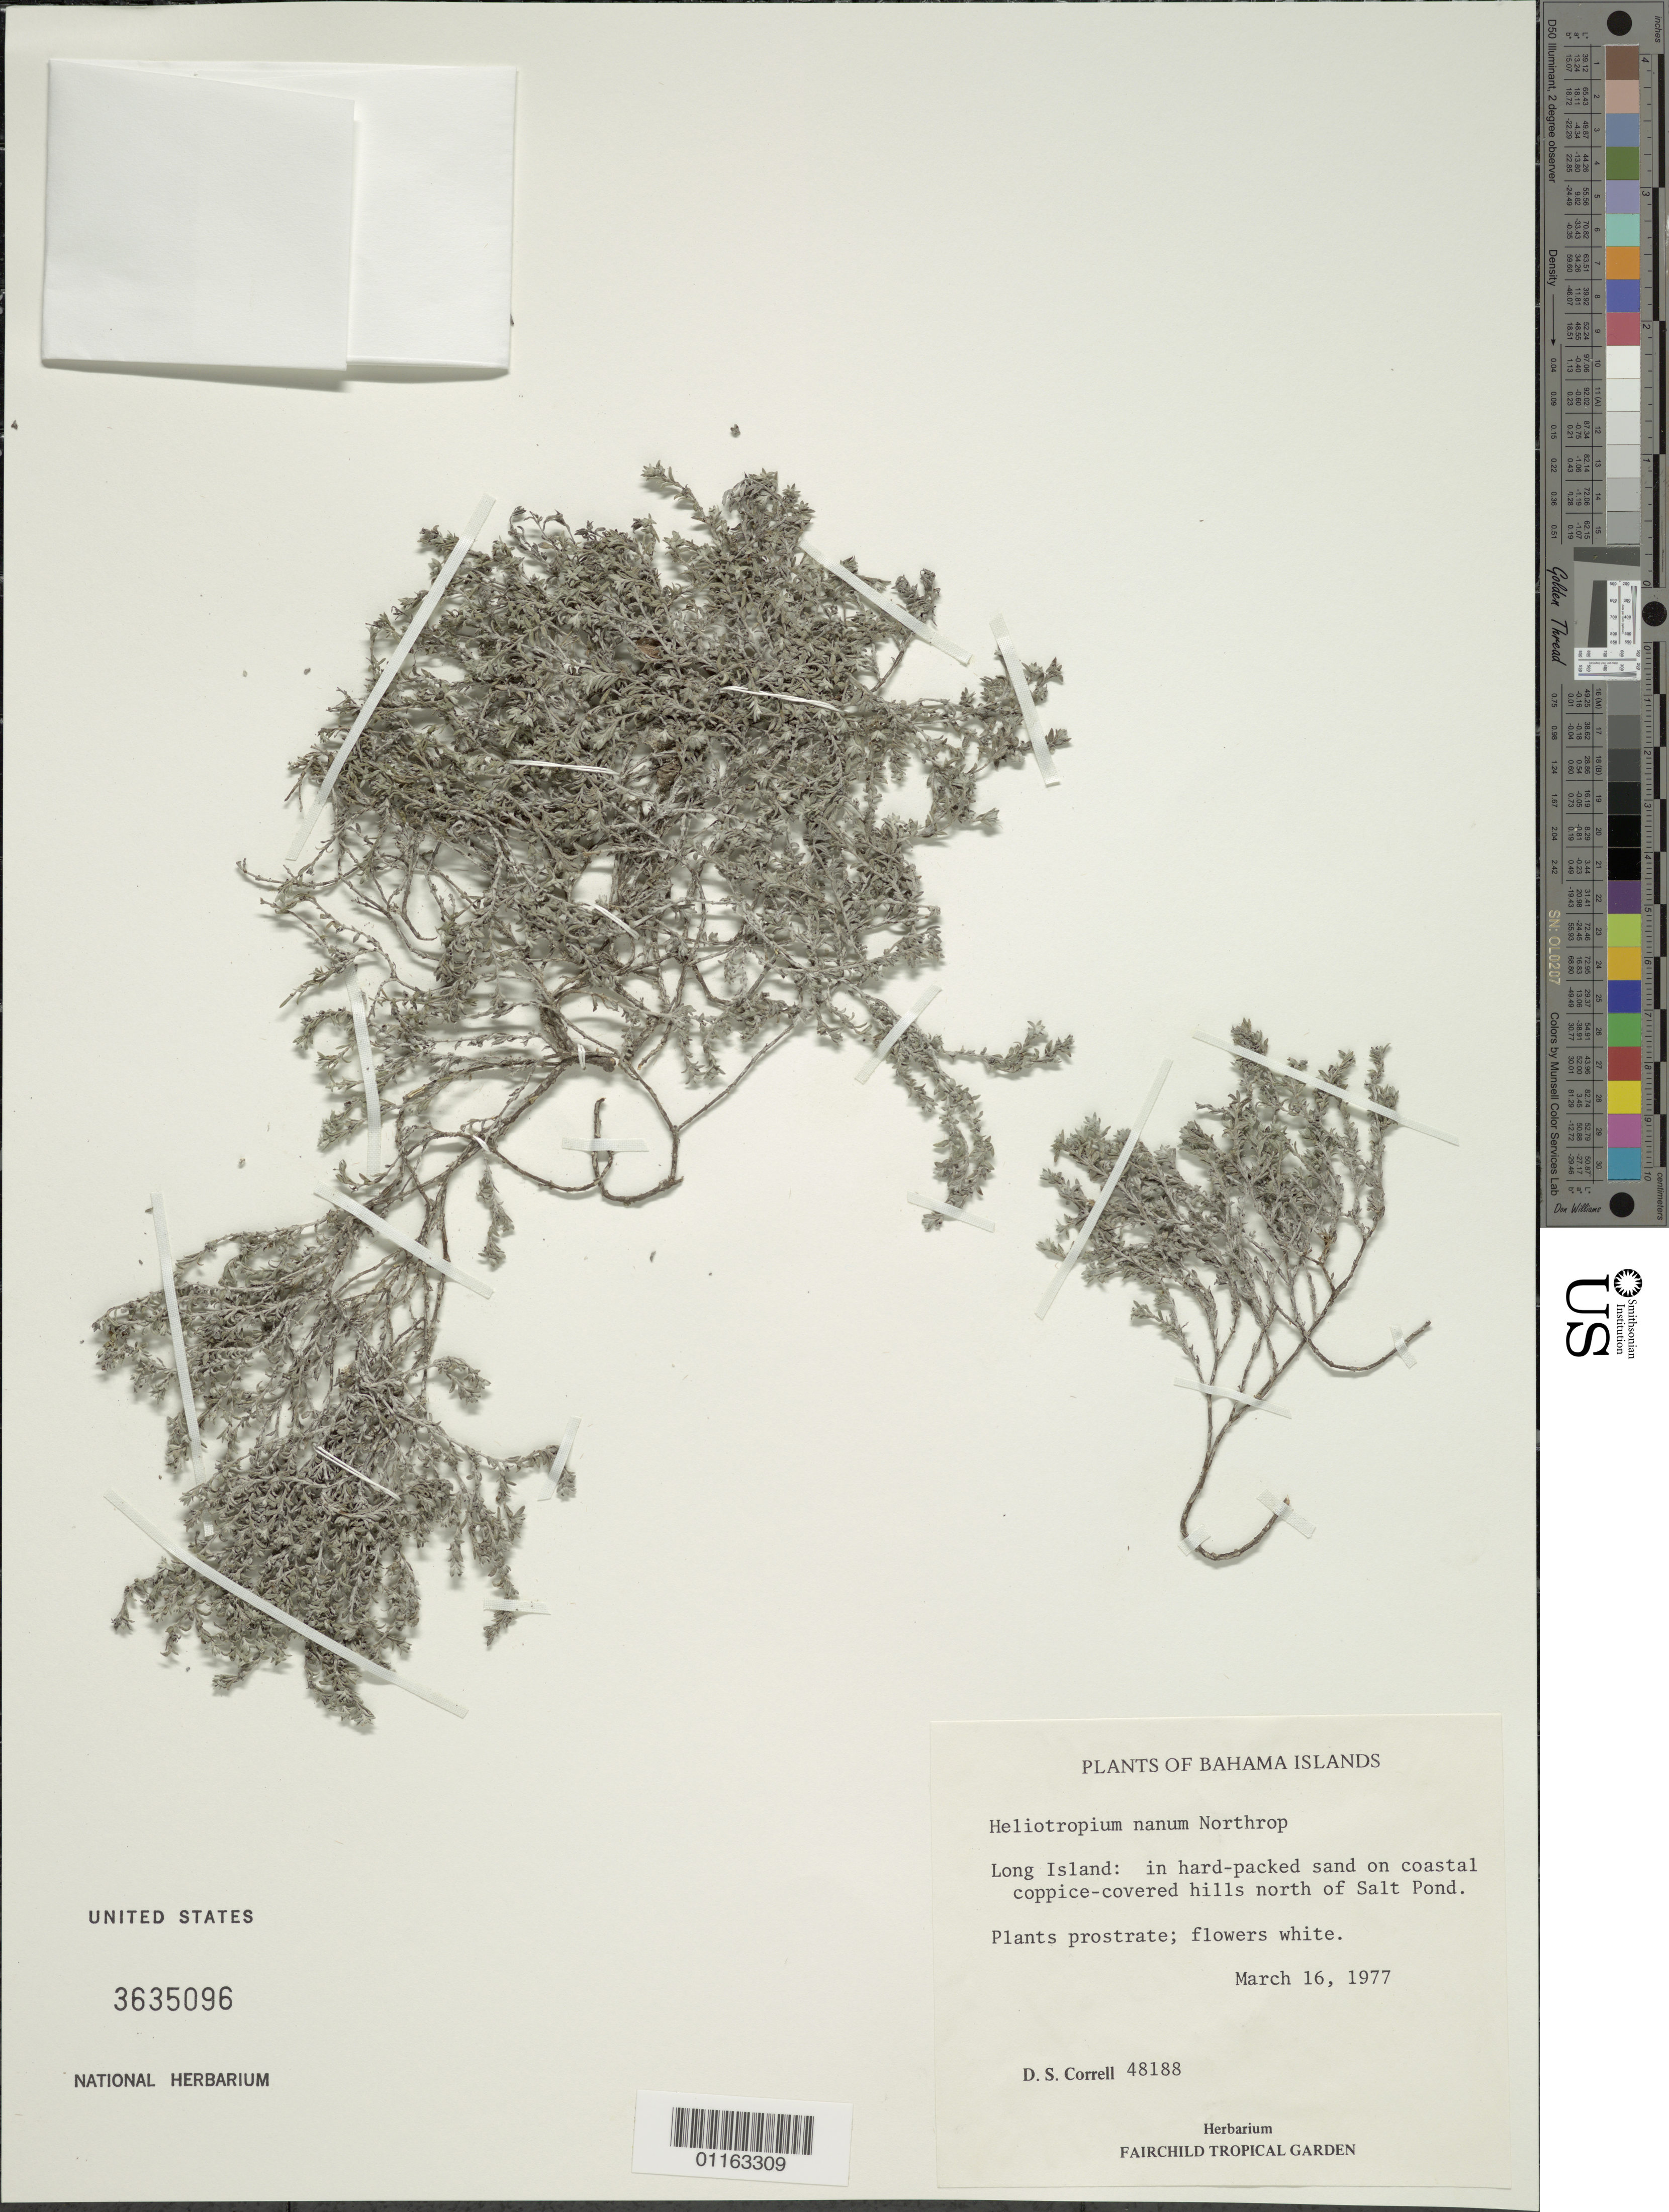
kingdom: Plantae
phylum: Tracheophyta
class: Magnoliopsida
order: Boraginales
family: Heliotropiaceae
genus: Heliotropium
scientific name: Heliotropium nanum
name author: Northr.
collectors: D. S. Correll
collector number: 48188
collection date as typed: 16 Mar 1977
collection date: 1977-03-16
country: Bahamas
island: Long I.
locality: in hard-packed sand on coastal coppice-covered hills N of Salt Pond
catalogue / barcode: US 3635096